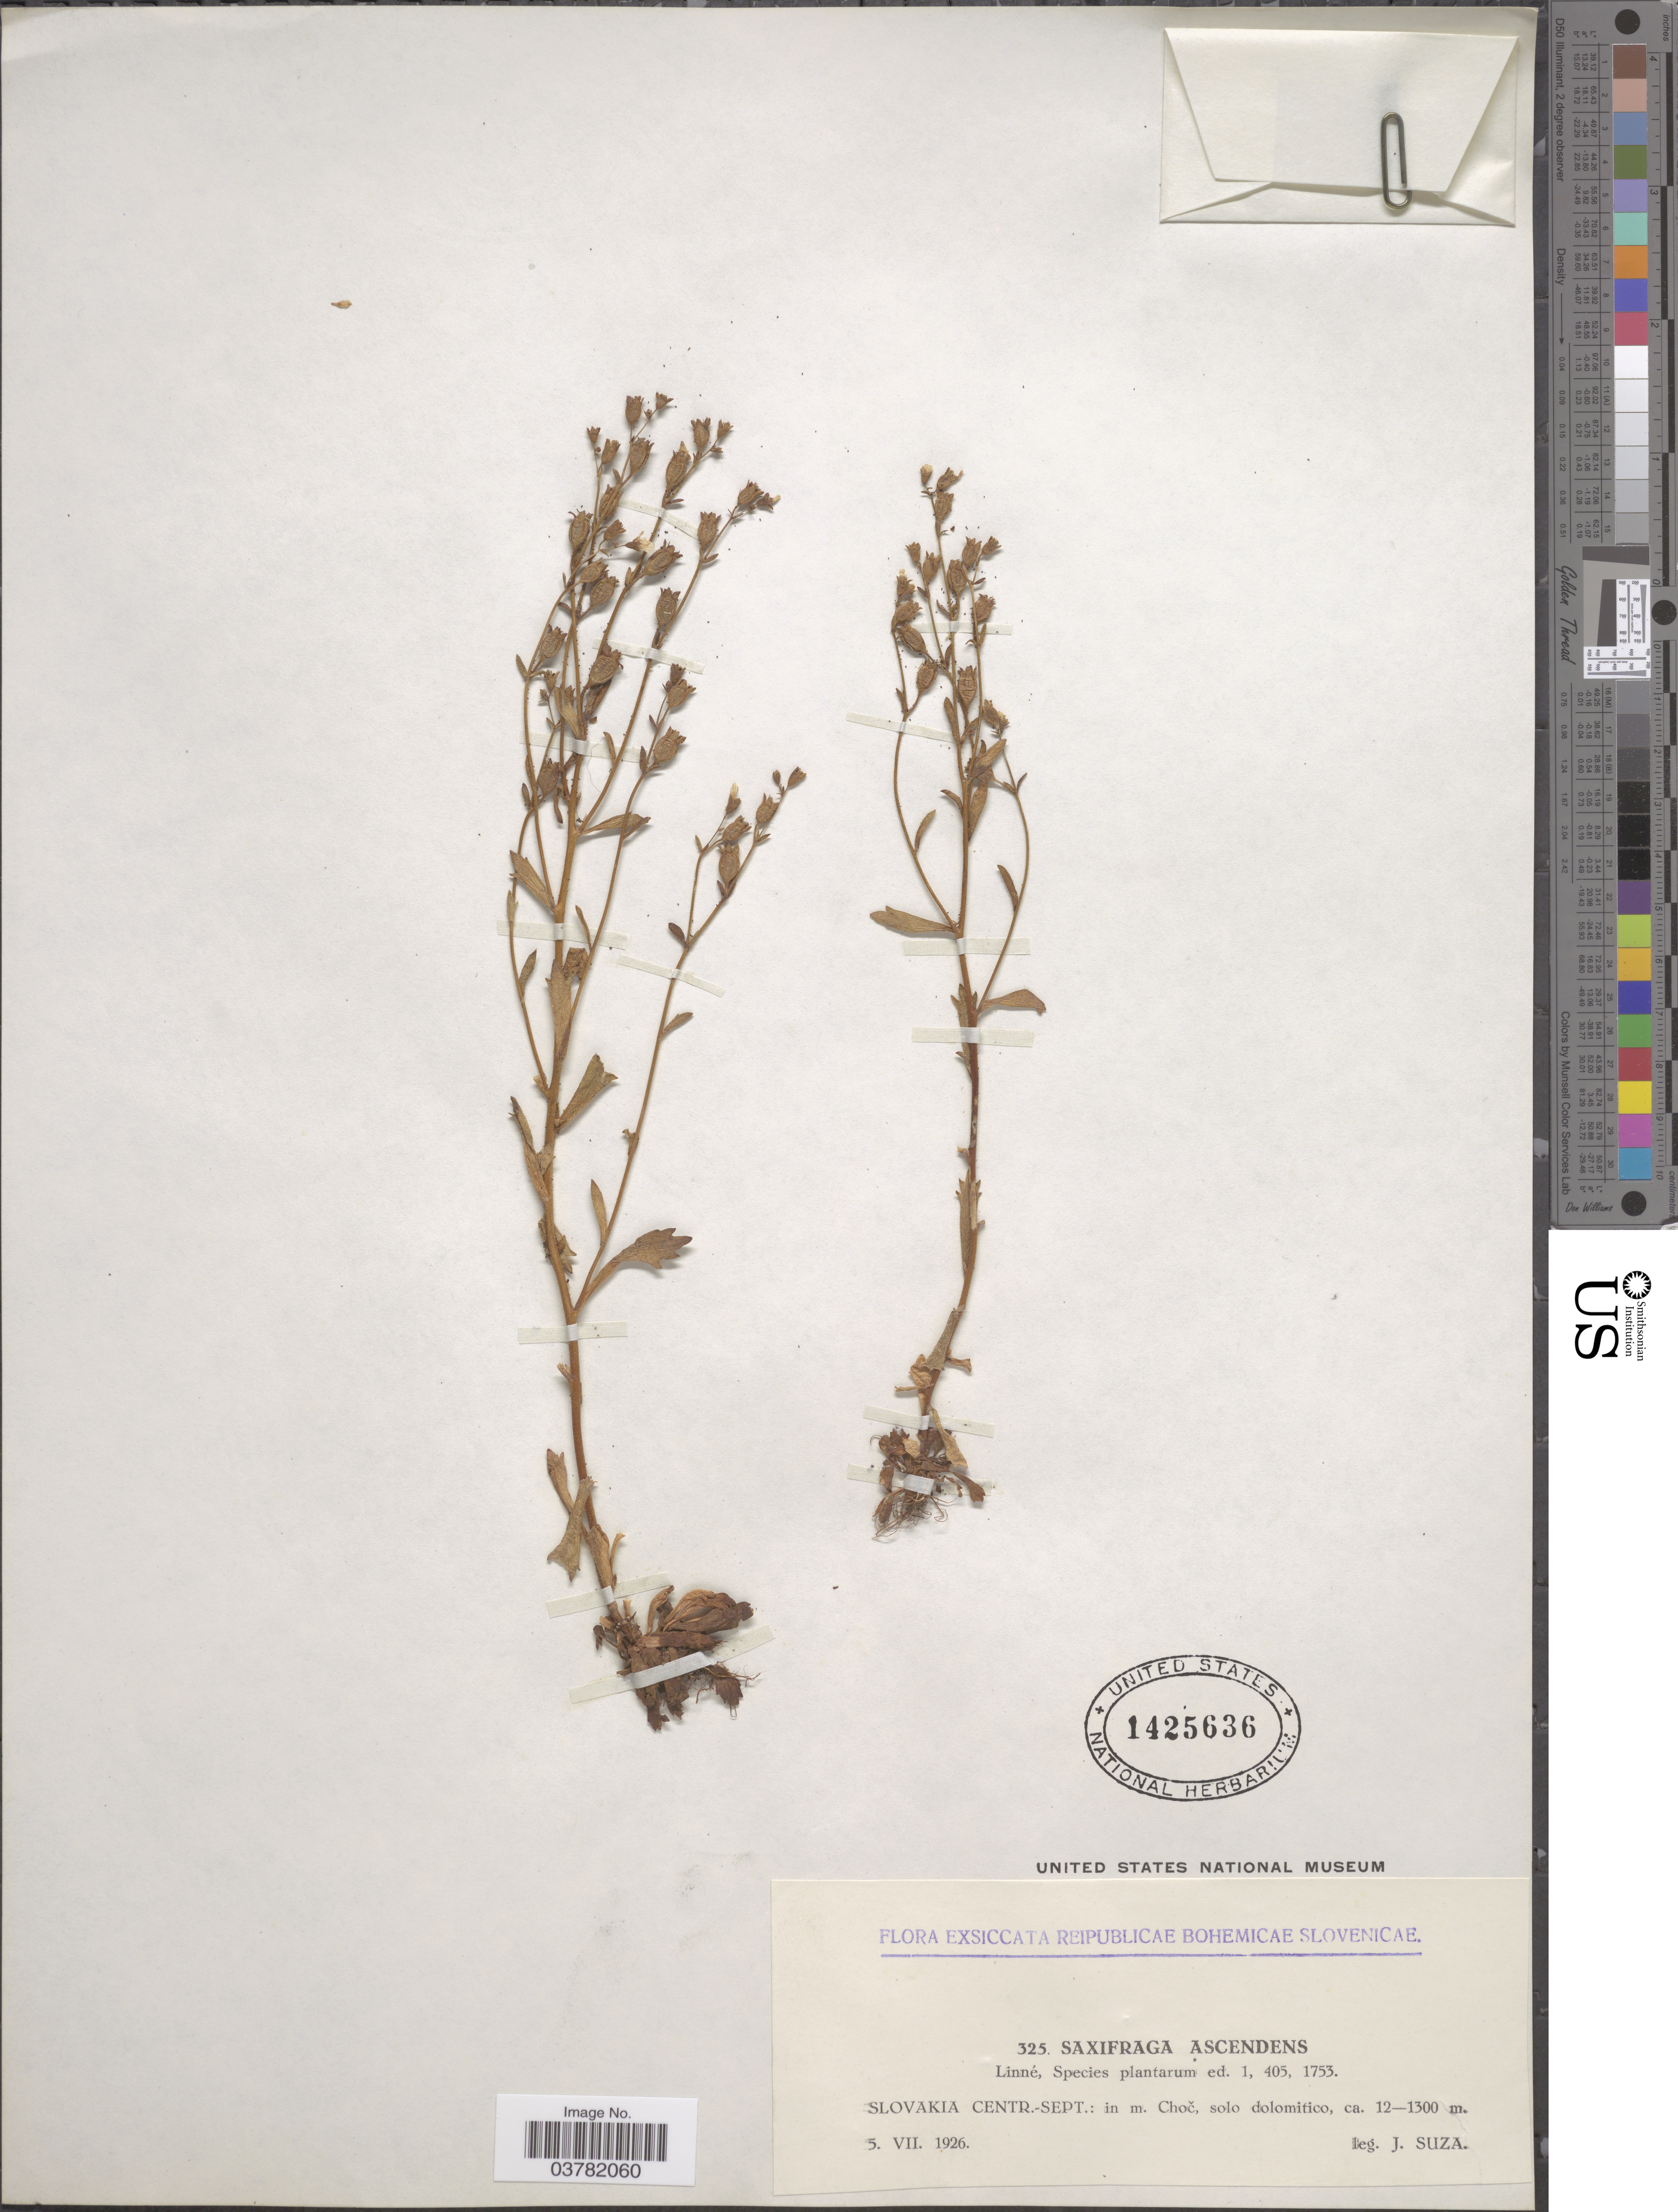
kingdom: Plantae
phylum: Tracheophyta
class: Magnoliopsida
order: Saxifragales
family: Saxifragaceae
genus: Saxifraga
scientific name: Saxifraga adscendens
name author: L.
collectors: J. Suza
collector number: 325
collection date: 1926-07-05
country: Slovakia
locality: Slovakia Centr.-Sept.: in m. Choč, solo dolomitico.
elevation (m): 1200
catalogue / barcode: US 1425636